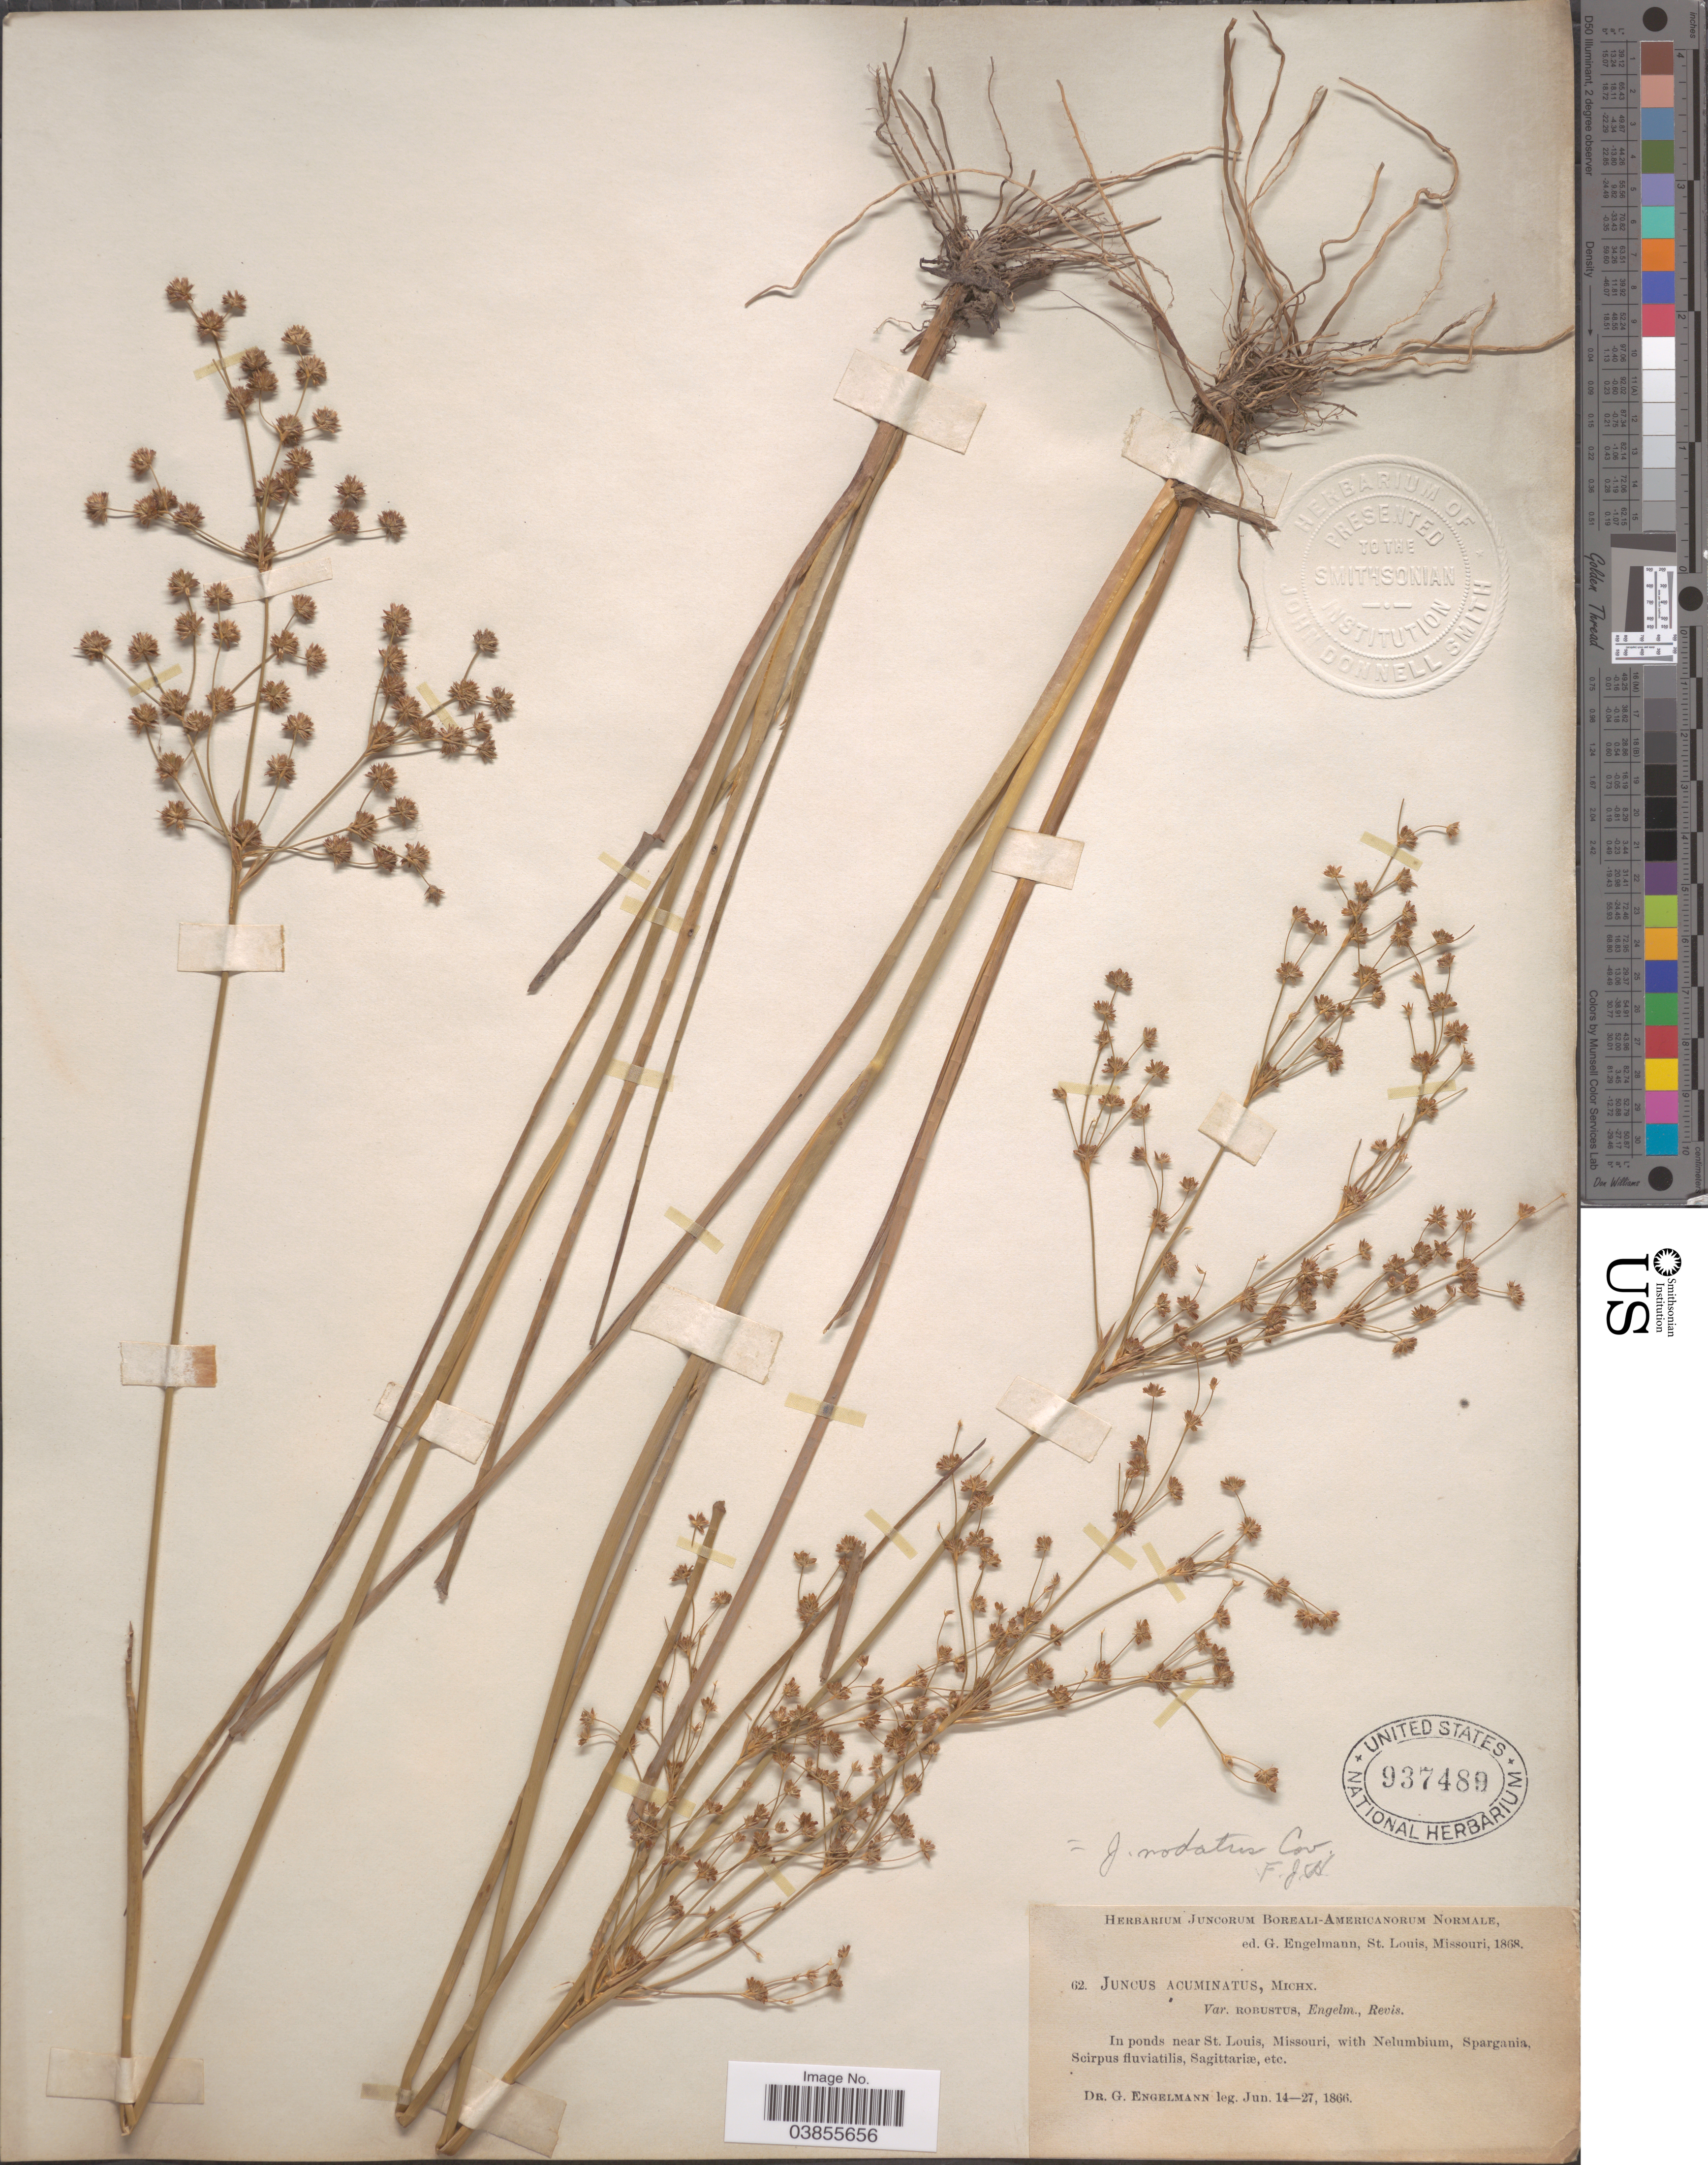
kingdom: Plantae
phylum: Tracheophyta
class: Liliopsida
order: Poales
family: Juncaceae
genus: Juncus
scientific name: Juncus nodatus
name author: Coville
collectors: G. Engelmann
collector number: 62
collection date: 1866-06-14/1866-06-27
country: United States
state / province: Missouri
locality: In ponds near St. Louis.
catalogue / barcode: US 937489